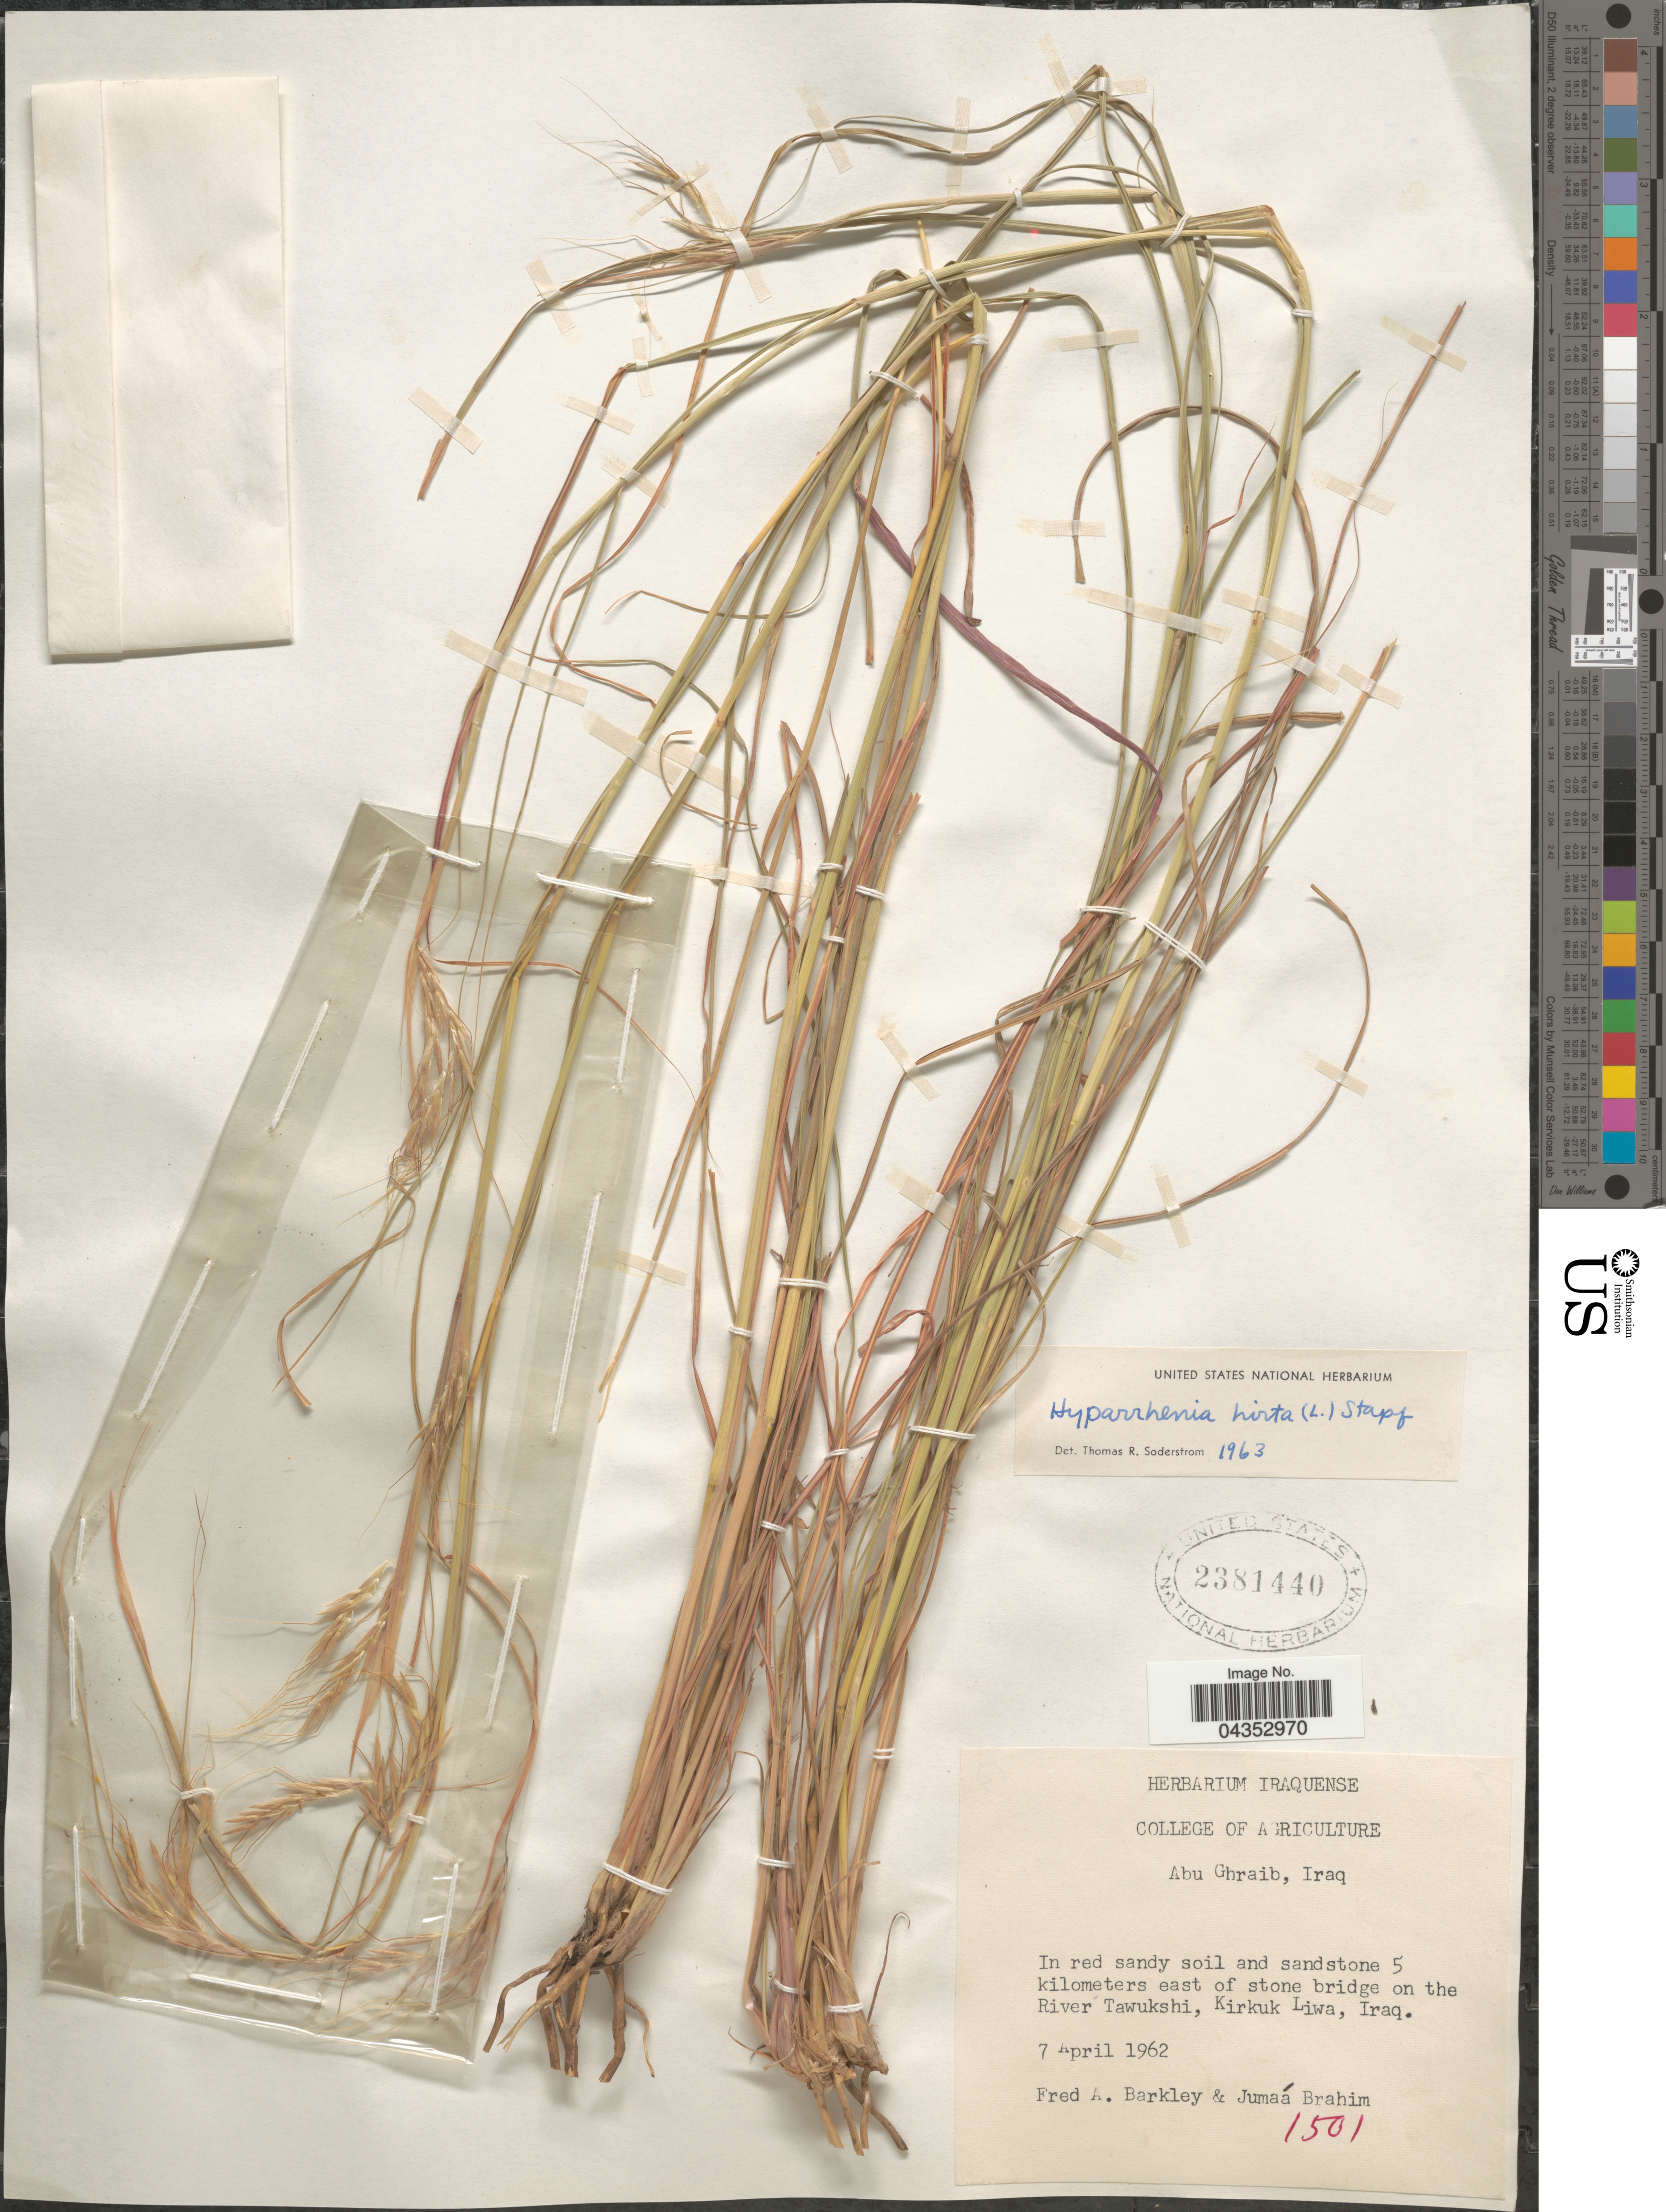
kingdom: Plantae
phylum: Tracheophyta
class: Liliopsida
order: Poales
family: Poaceae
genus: Hyparrhenia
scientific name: Hyparrhenia hirta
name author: (L.) Stapf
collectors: F. A. Barkley & Brahim M., J.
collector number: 1501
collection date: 1962-04-07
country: Iraq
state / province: Kirkūk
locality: In red sandy soil and sandstone 5 kilometers east of stone bridge on the River Tawukshi, Kirkuk Liwa.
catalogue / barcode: US 2381440